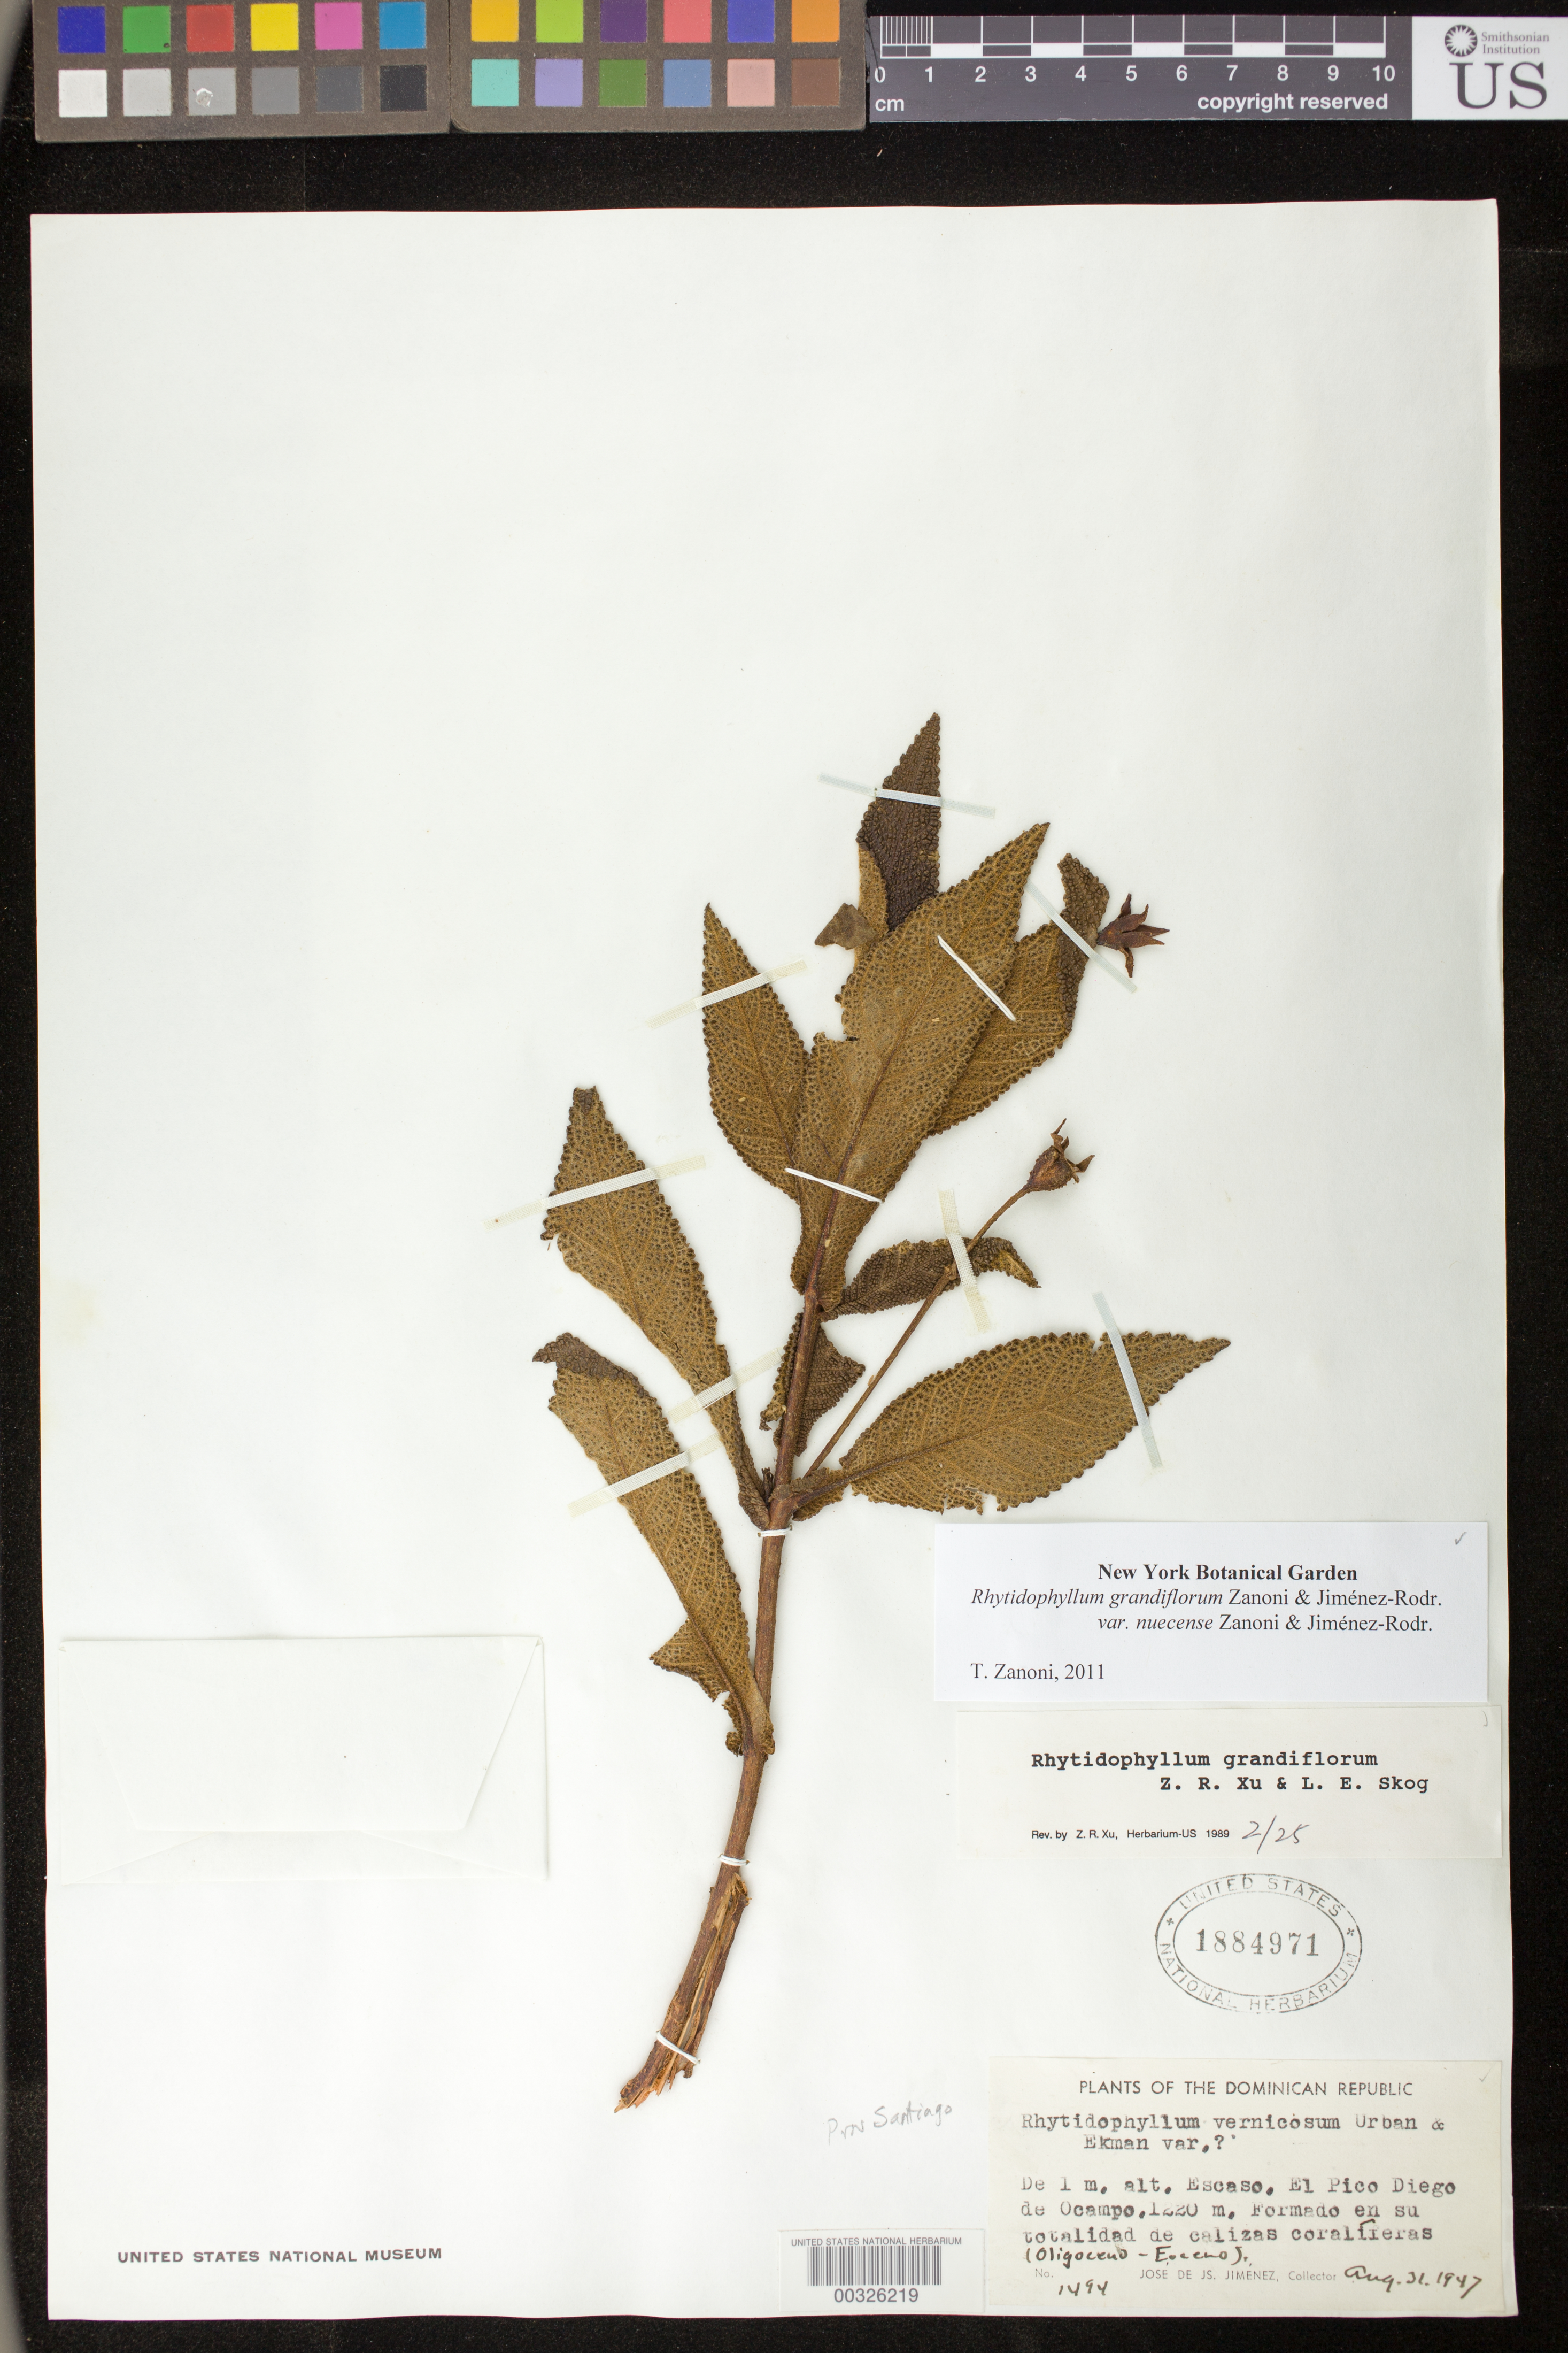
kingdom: Plantae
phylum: Tracheophyta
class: Magnoliopsida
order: Lamiales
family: Gesneriaceae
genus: Rhytidophyllum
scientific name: Rhytidophyllum grandiflorum var. nuecense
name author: Zanoni & Jiménez Rodr.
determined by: Zanoni, T. A., (NY), New York Botanical Garden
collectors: J. J. Jiménez Almonte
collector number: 1494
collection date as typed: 31 Aug 1947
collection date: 1947-08-31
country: Dominican Republic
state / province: Santiago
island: Hispaniola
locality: El Pico Diego de Ocampo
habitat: Escaso, formado en su totalidad de calizas coraliferas (Oligoceno-Eoceno)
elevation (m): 1220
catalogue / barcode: US 1884971